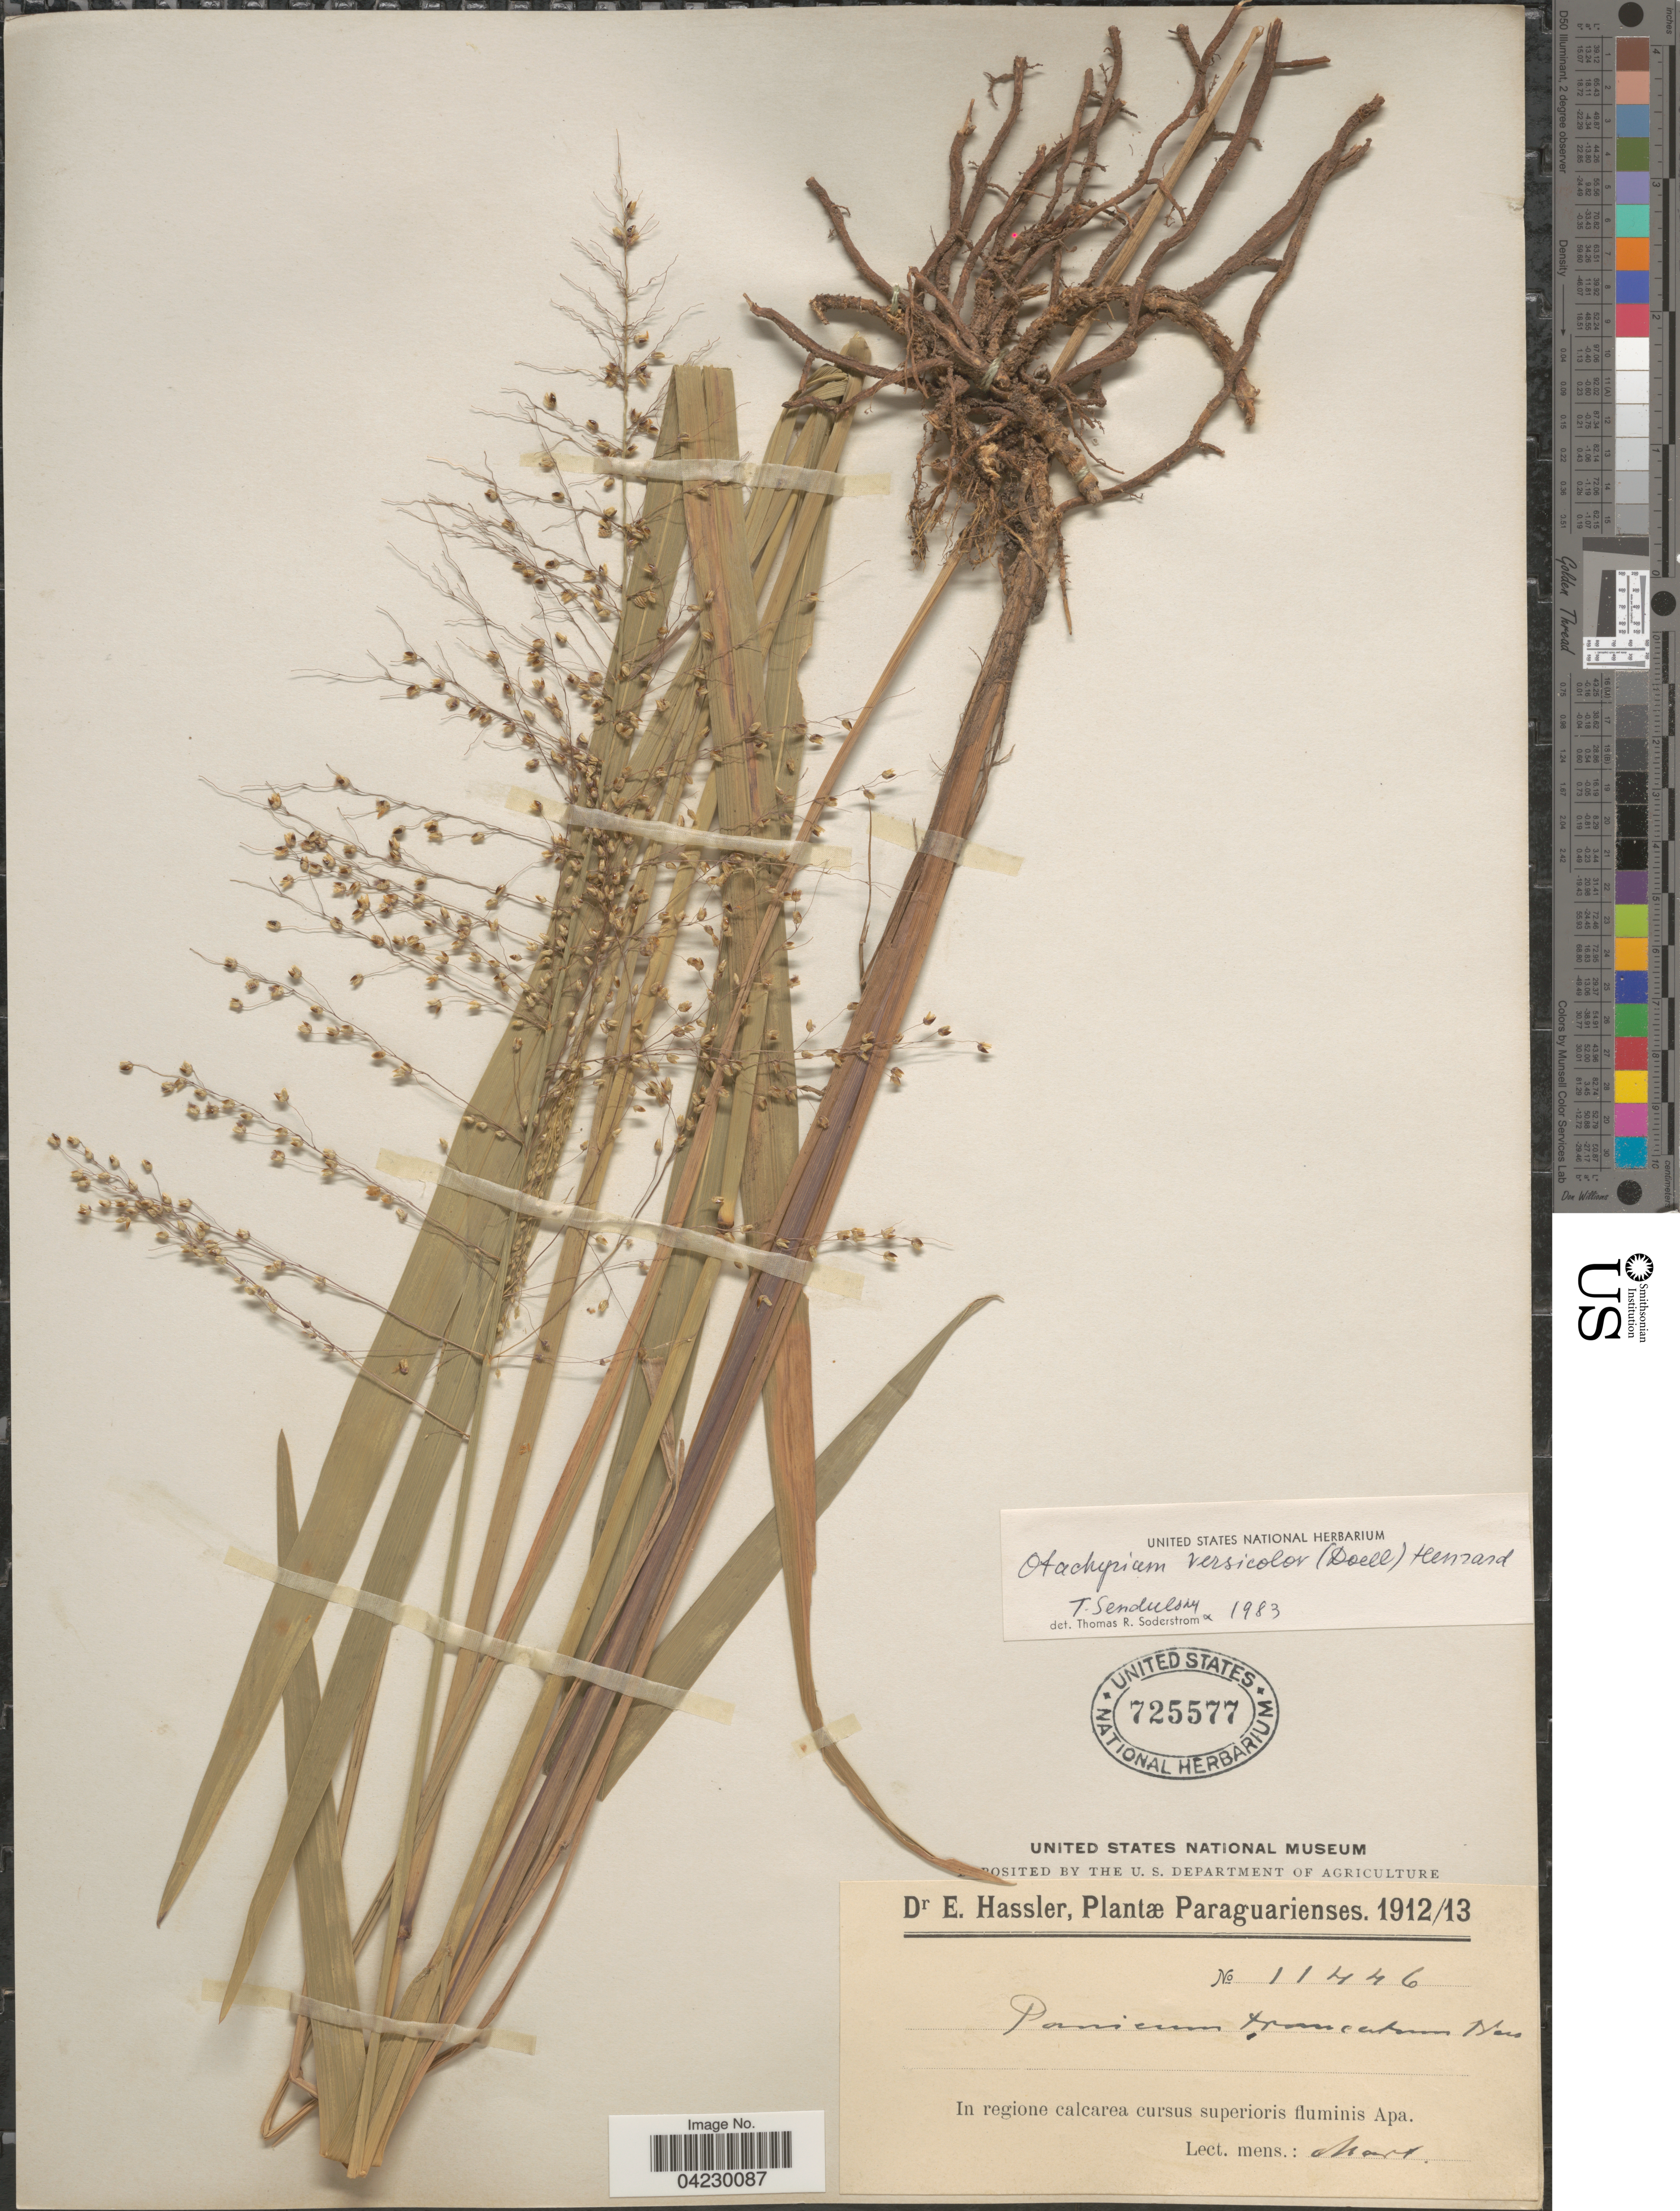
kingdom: Plantae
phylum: Tracheophyta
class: Liliopsida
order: Poales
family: Poaceae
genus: Otachyrium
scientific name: Otachyrium versicolor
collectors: E. Hassler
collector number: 11446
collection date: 1912-03/1913-03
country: Paraguay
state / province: Paraguari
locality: Paraguarienses. In regione calcarea cursus superioris fluminis Apa.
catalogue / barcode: US 725577